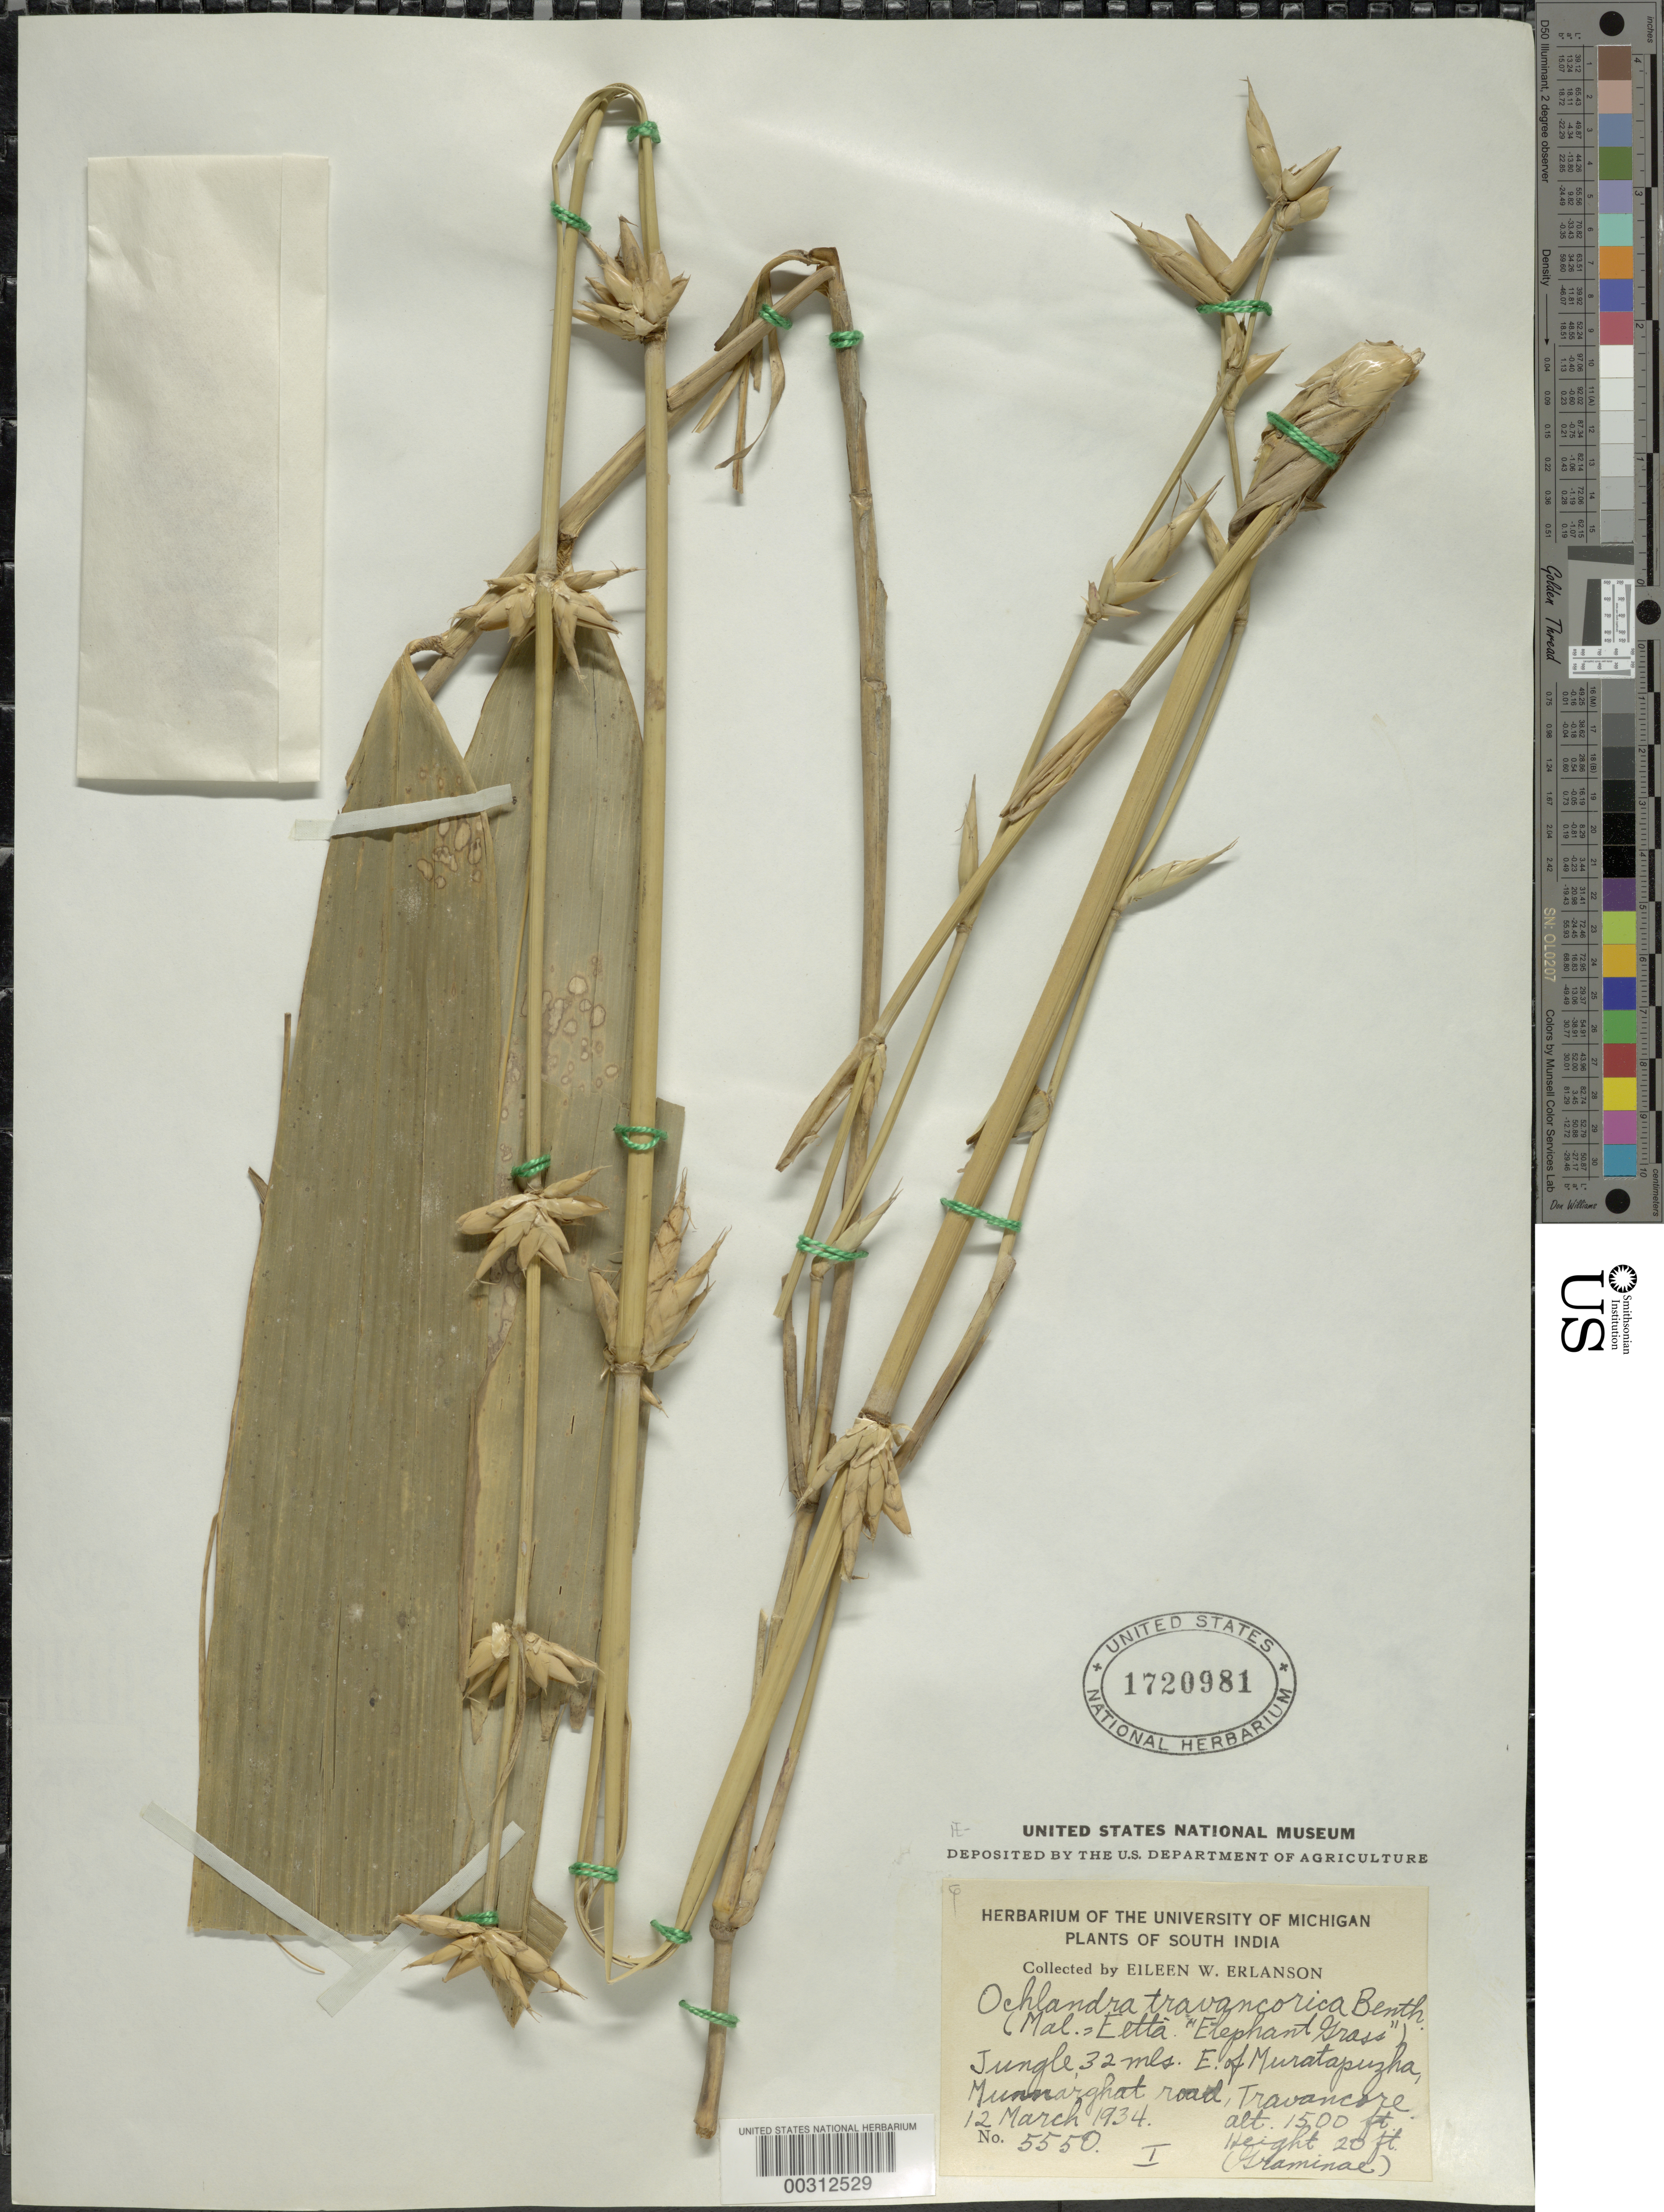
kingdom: Plantae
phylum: Tracheophyta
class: Liliopsida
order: Poales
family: Poaceae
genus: Ochlandra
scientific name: Ochlandra travancorica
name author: (Bedd.) Benth. ex Gamble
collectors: E. Erlanson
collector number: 5550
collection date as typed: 12 Mar 1934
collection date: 1934-03-12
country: India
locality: Muratapuzha, travancore, munnarghat road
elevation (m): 458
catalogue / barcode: US 1720981